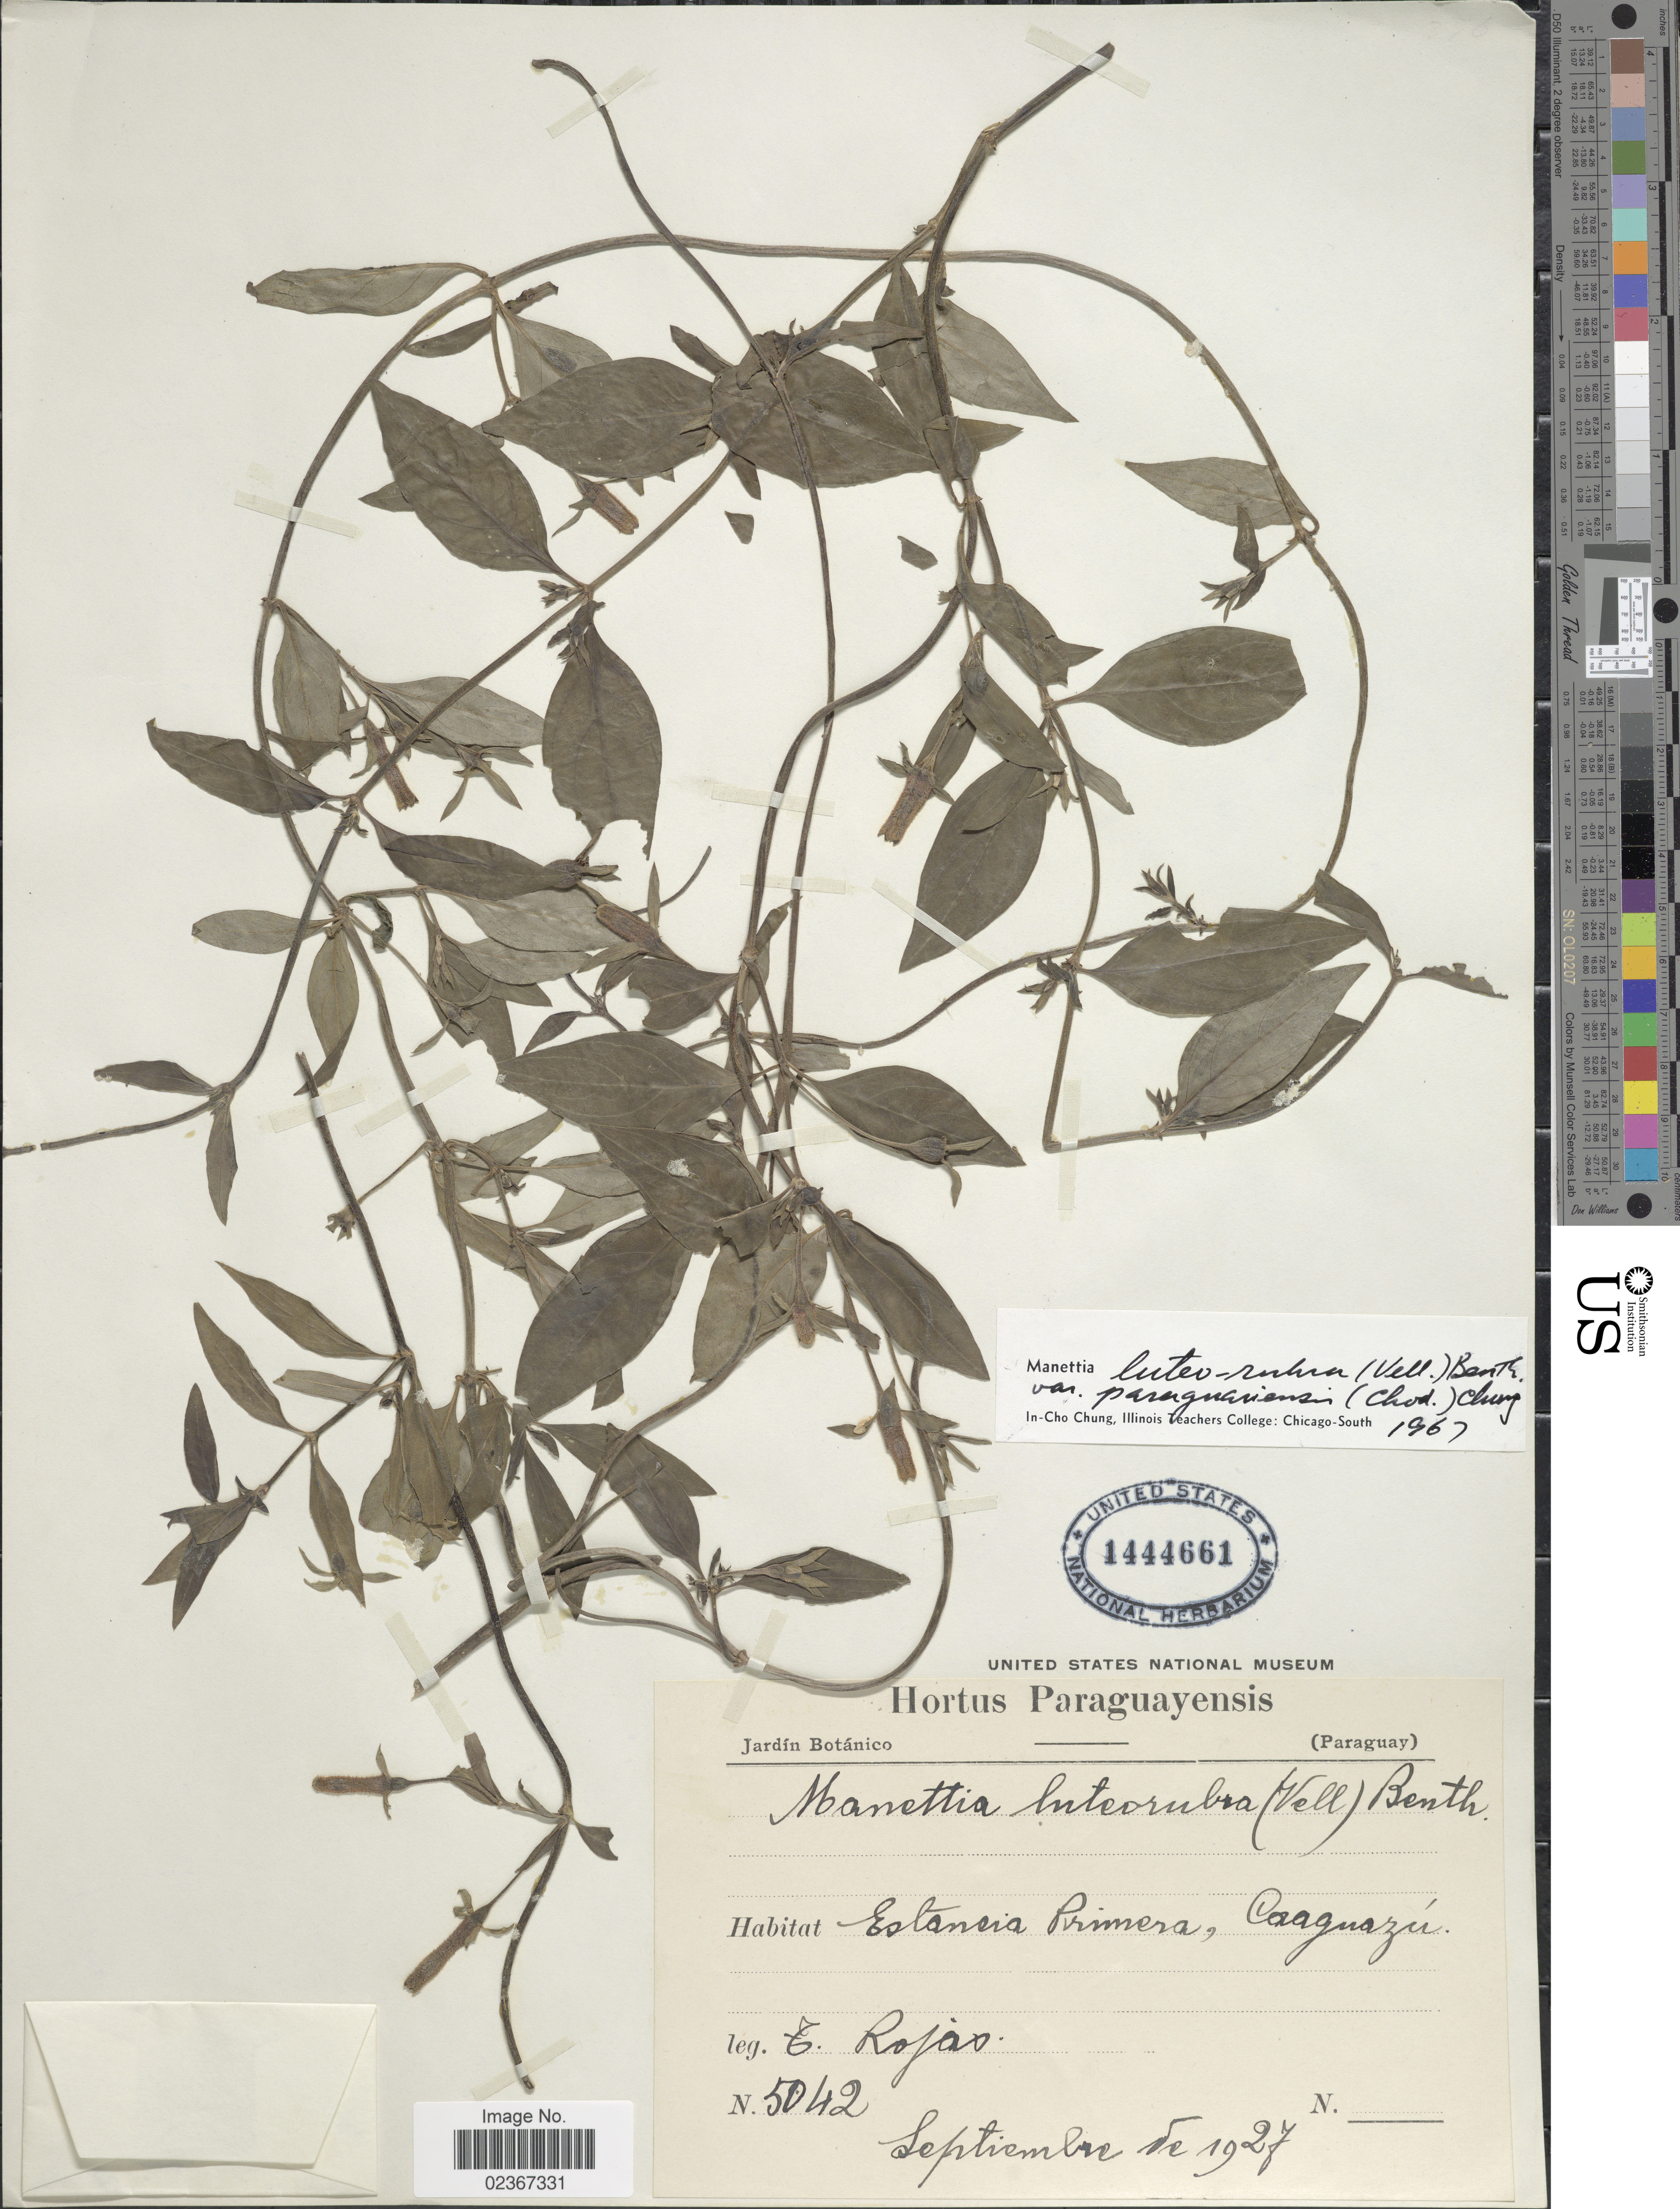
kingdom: Plantae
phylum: Tracheophyta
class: Magnoliopsida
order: Gentianales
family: Rubiaceae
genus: Manettia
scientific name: Manettia luteorubra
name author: (Vell.) Benth.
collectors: E. Rojas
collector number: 5042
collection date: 1927-09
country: Paraguay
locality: Estaneia Primera, Caaguazu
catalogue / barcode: US 1444661